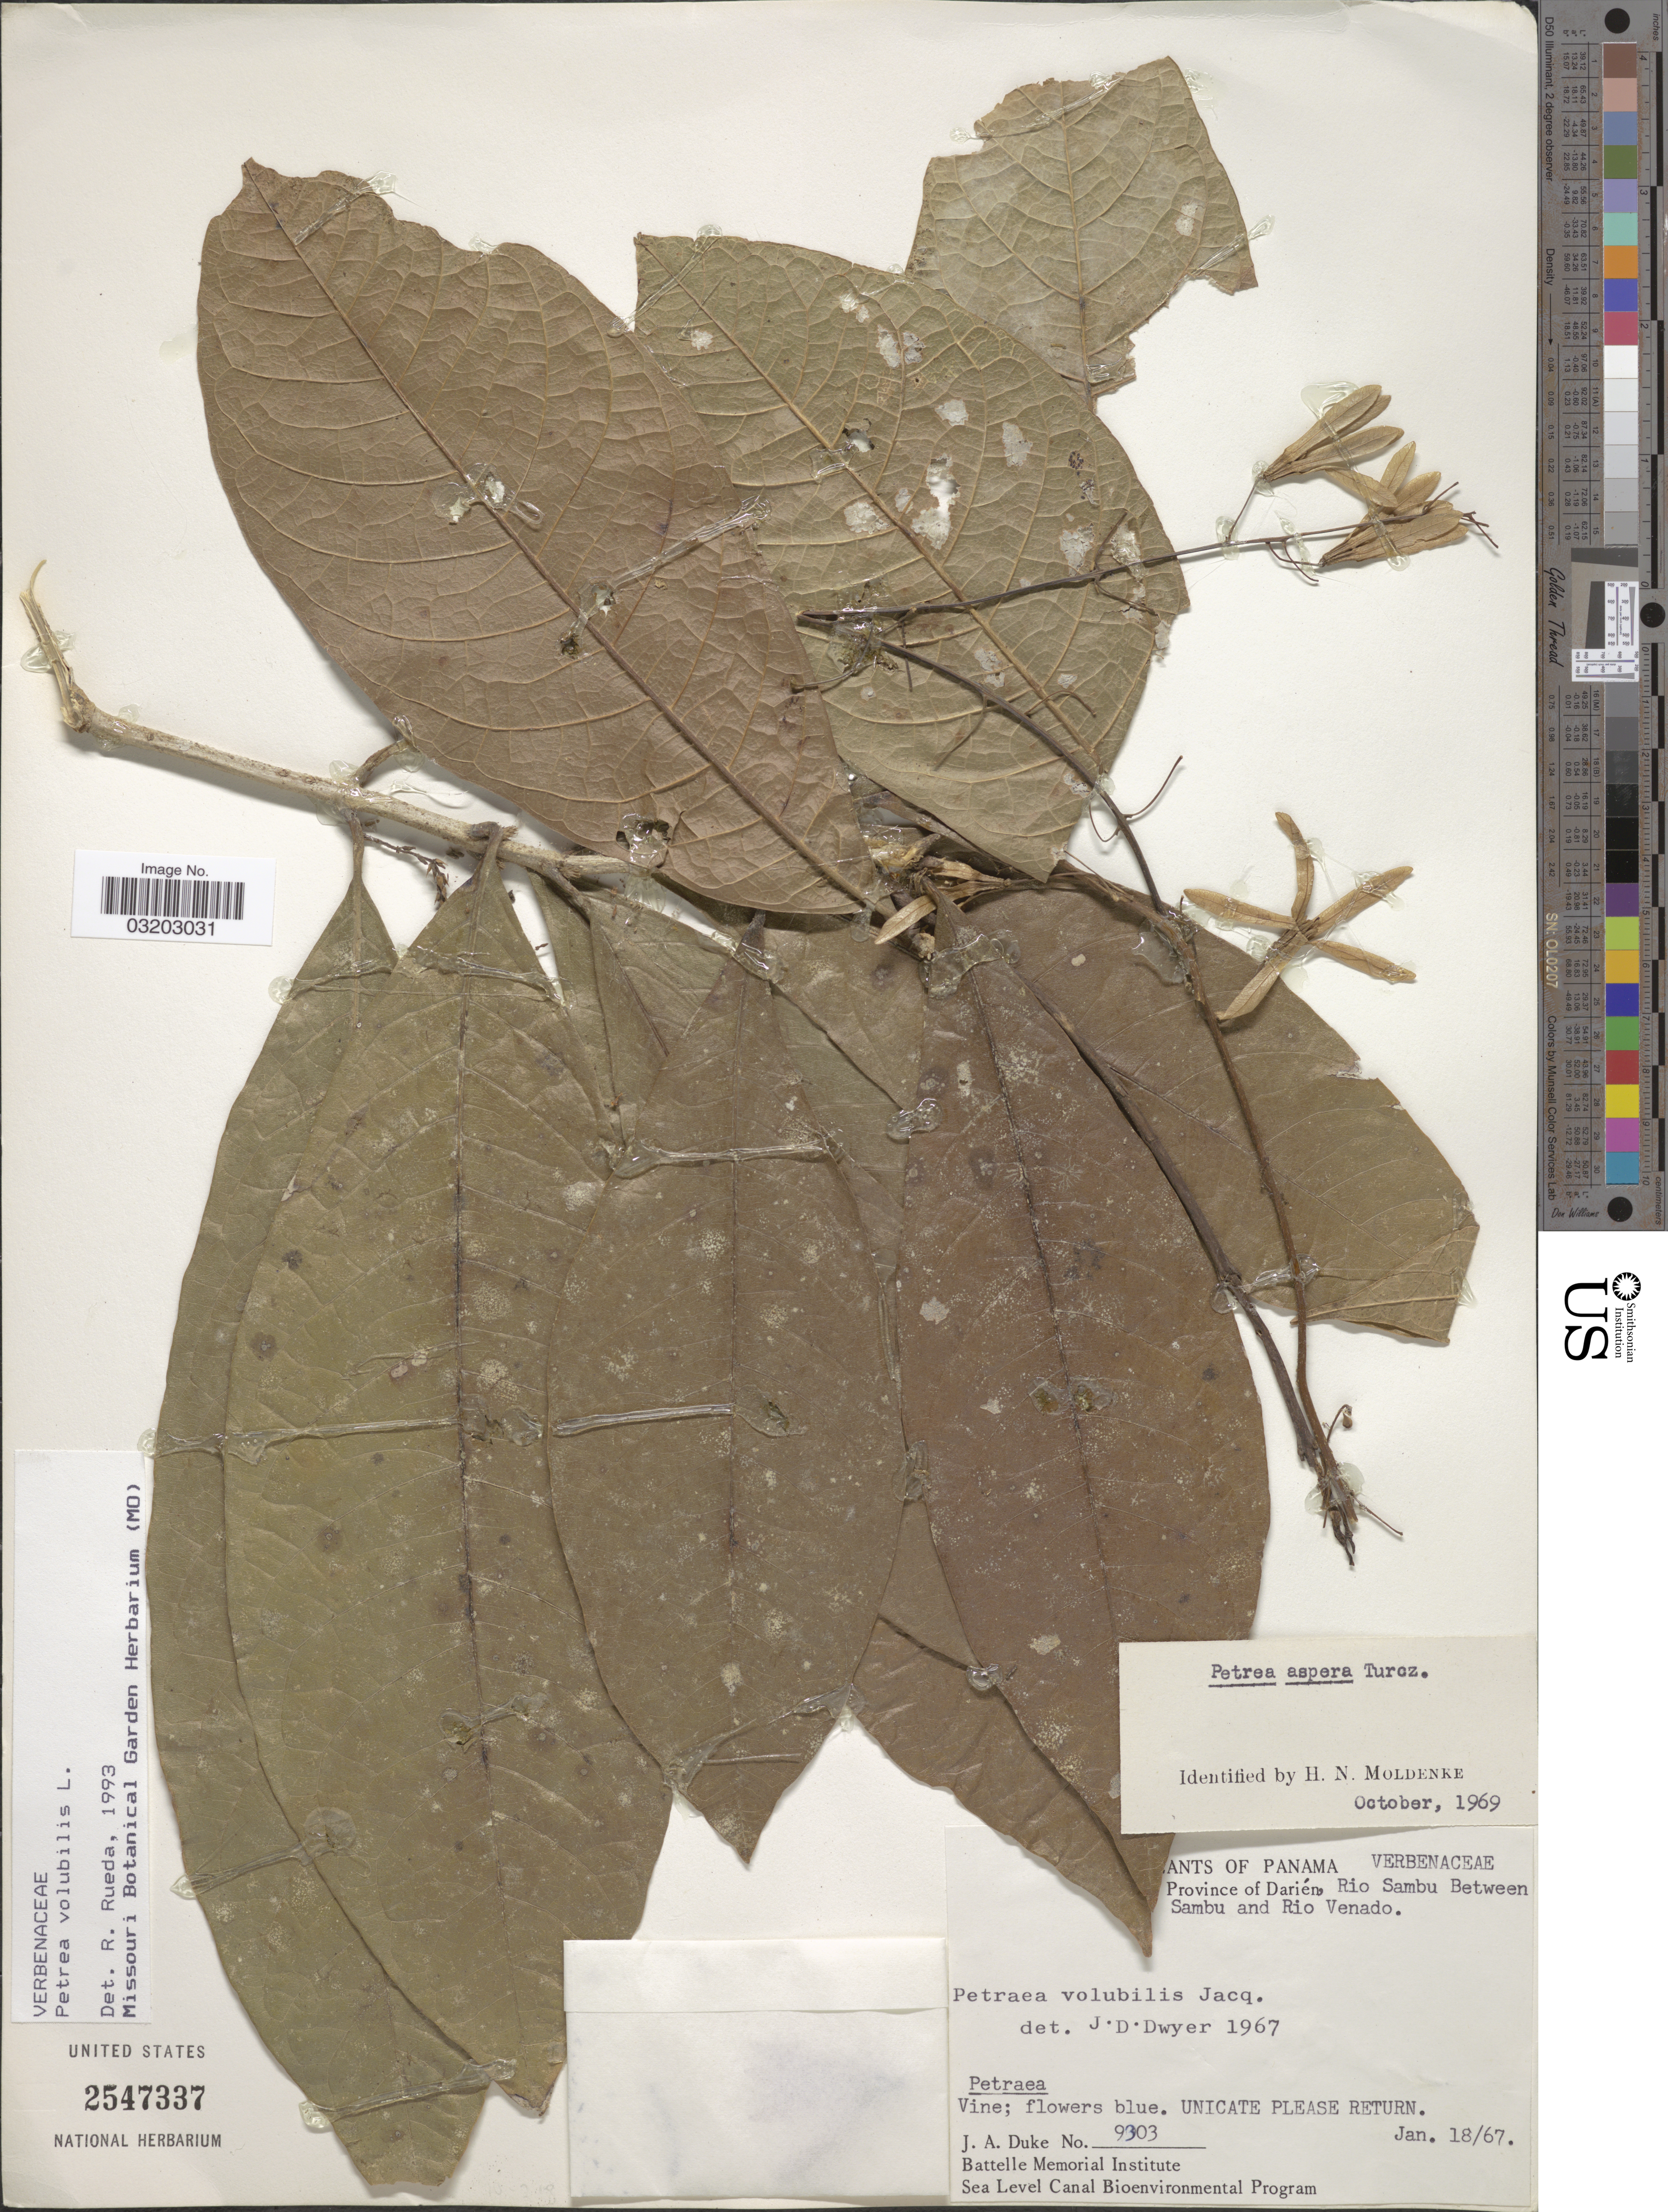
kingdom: Plantae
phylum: Tracheophyta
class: Magnoliopsida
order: Lamiales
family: Verbenaceae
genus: Petrea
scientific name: Petrea volubilis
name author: L.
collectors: J. A. Duke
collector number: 9303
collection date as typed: Transcribed d/m/y: 18/1/67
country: Panama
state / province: Darién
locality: Rio Sambu Between Sambu and Rio Venado.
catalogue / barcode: US 2547337